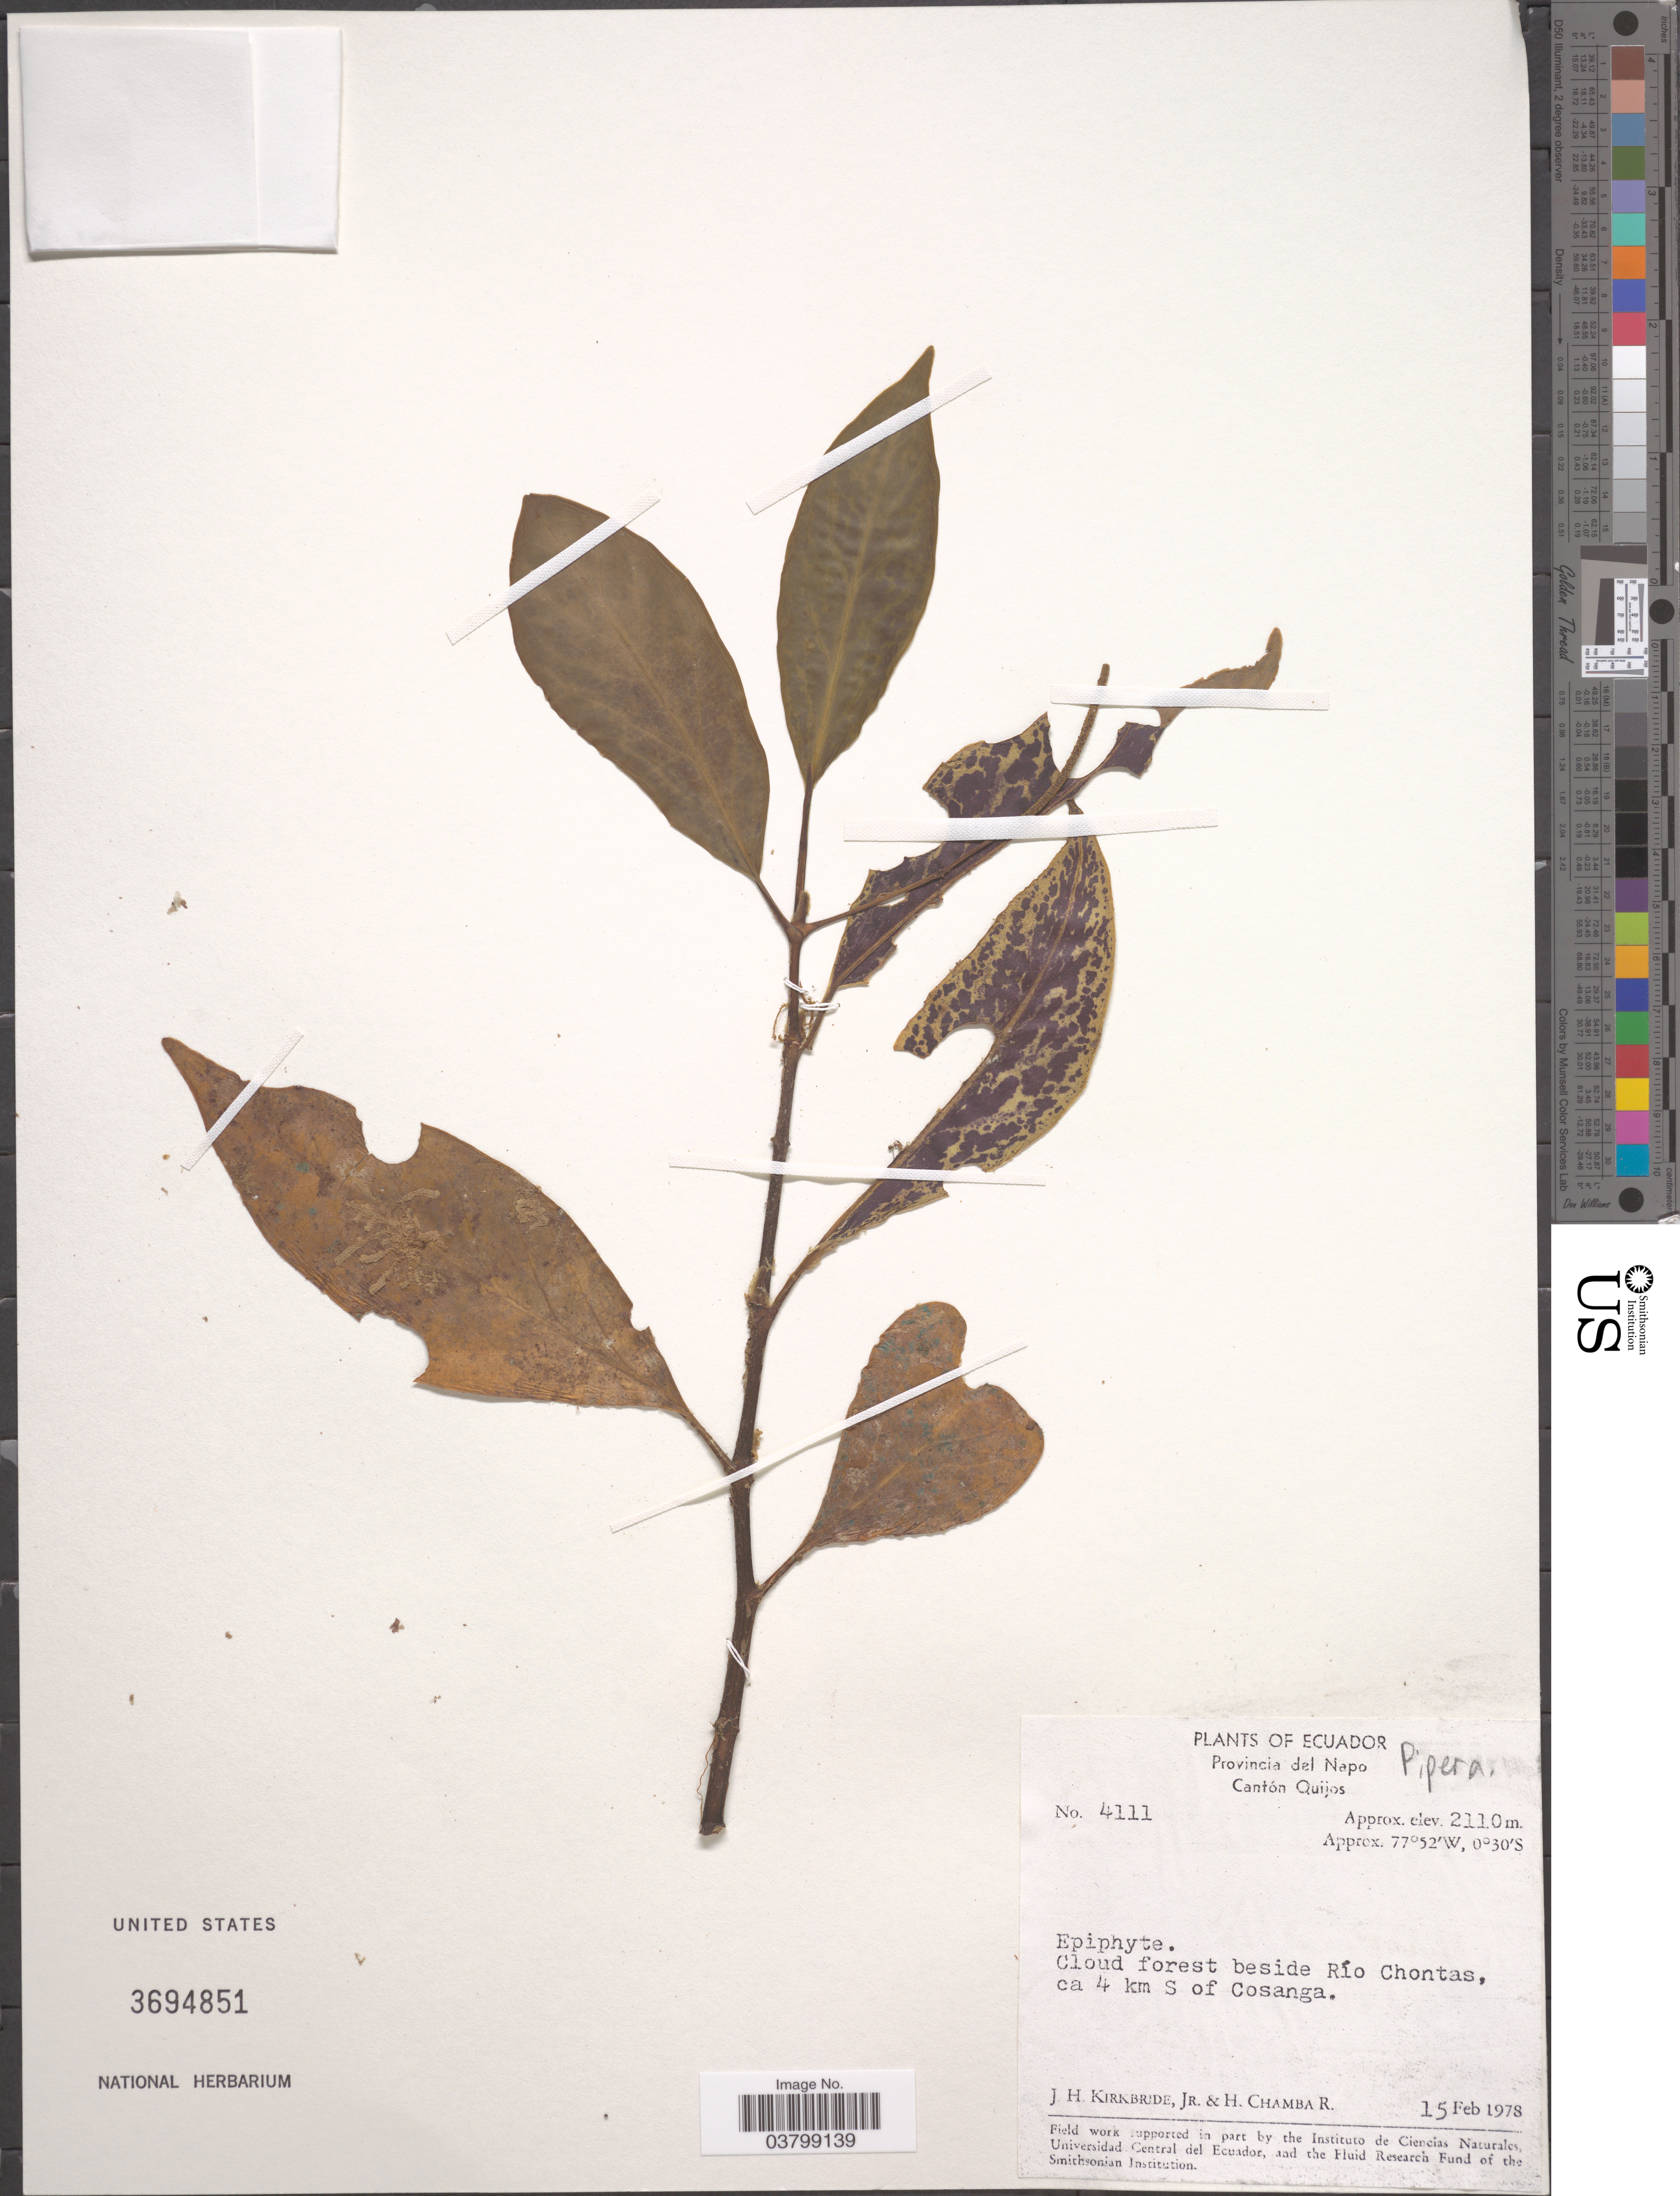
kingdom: Plantae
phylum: Tracheophyta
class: Magnoliopsida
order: Piperales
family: Piperaceae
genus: Peperomia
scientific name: Peperomia sp. nov.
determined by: Jiménez, José Estaban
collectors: J. H. Kirkbride & H. Chamba-R.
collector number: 4111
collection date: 1978-02-15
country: Ecuador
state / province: Napo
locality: Cantón Quijos. Cloud forest beside Río Chontas, ca 4 km S of Cosanga.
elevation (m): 2110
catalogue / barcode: US 3694851